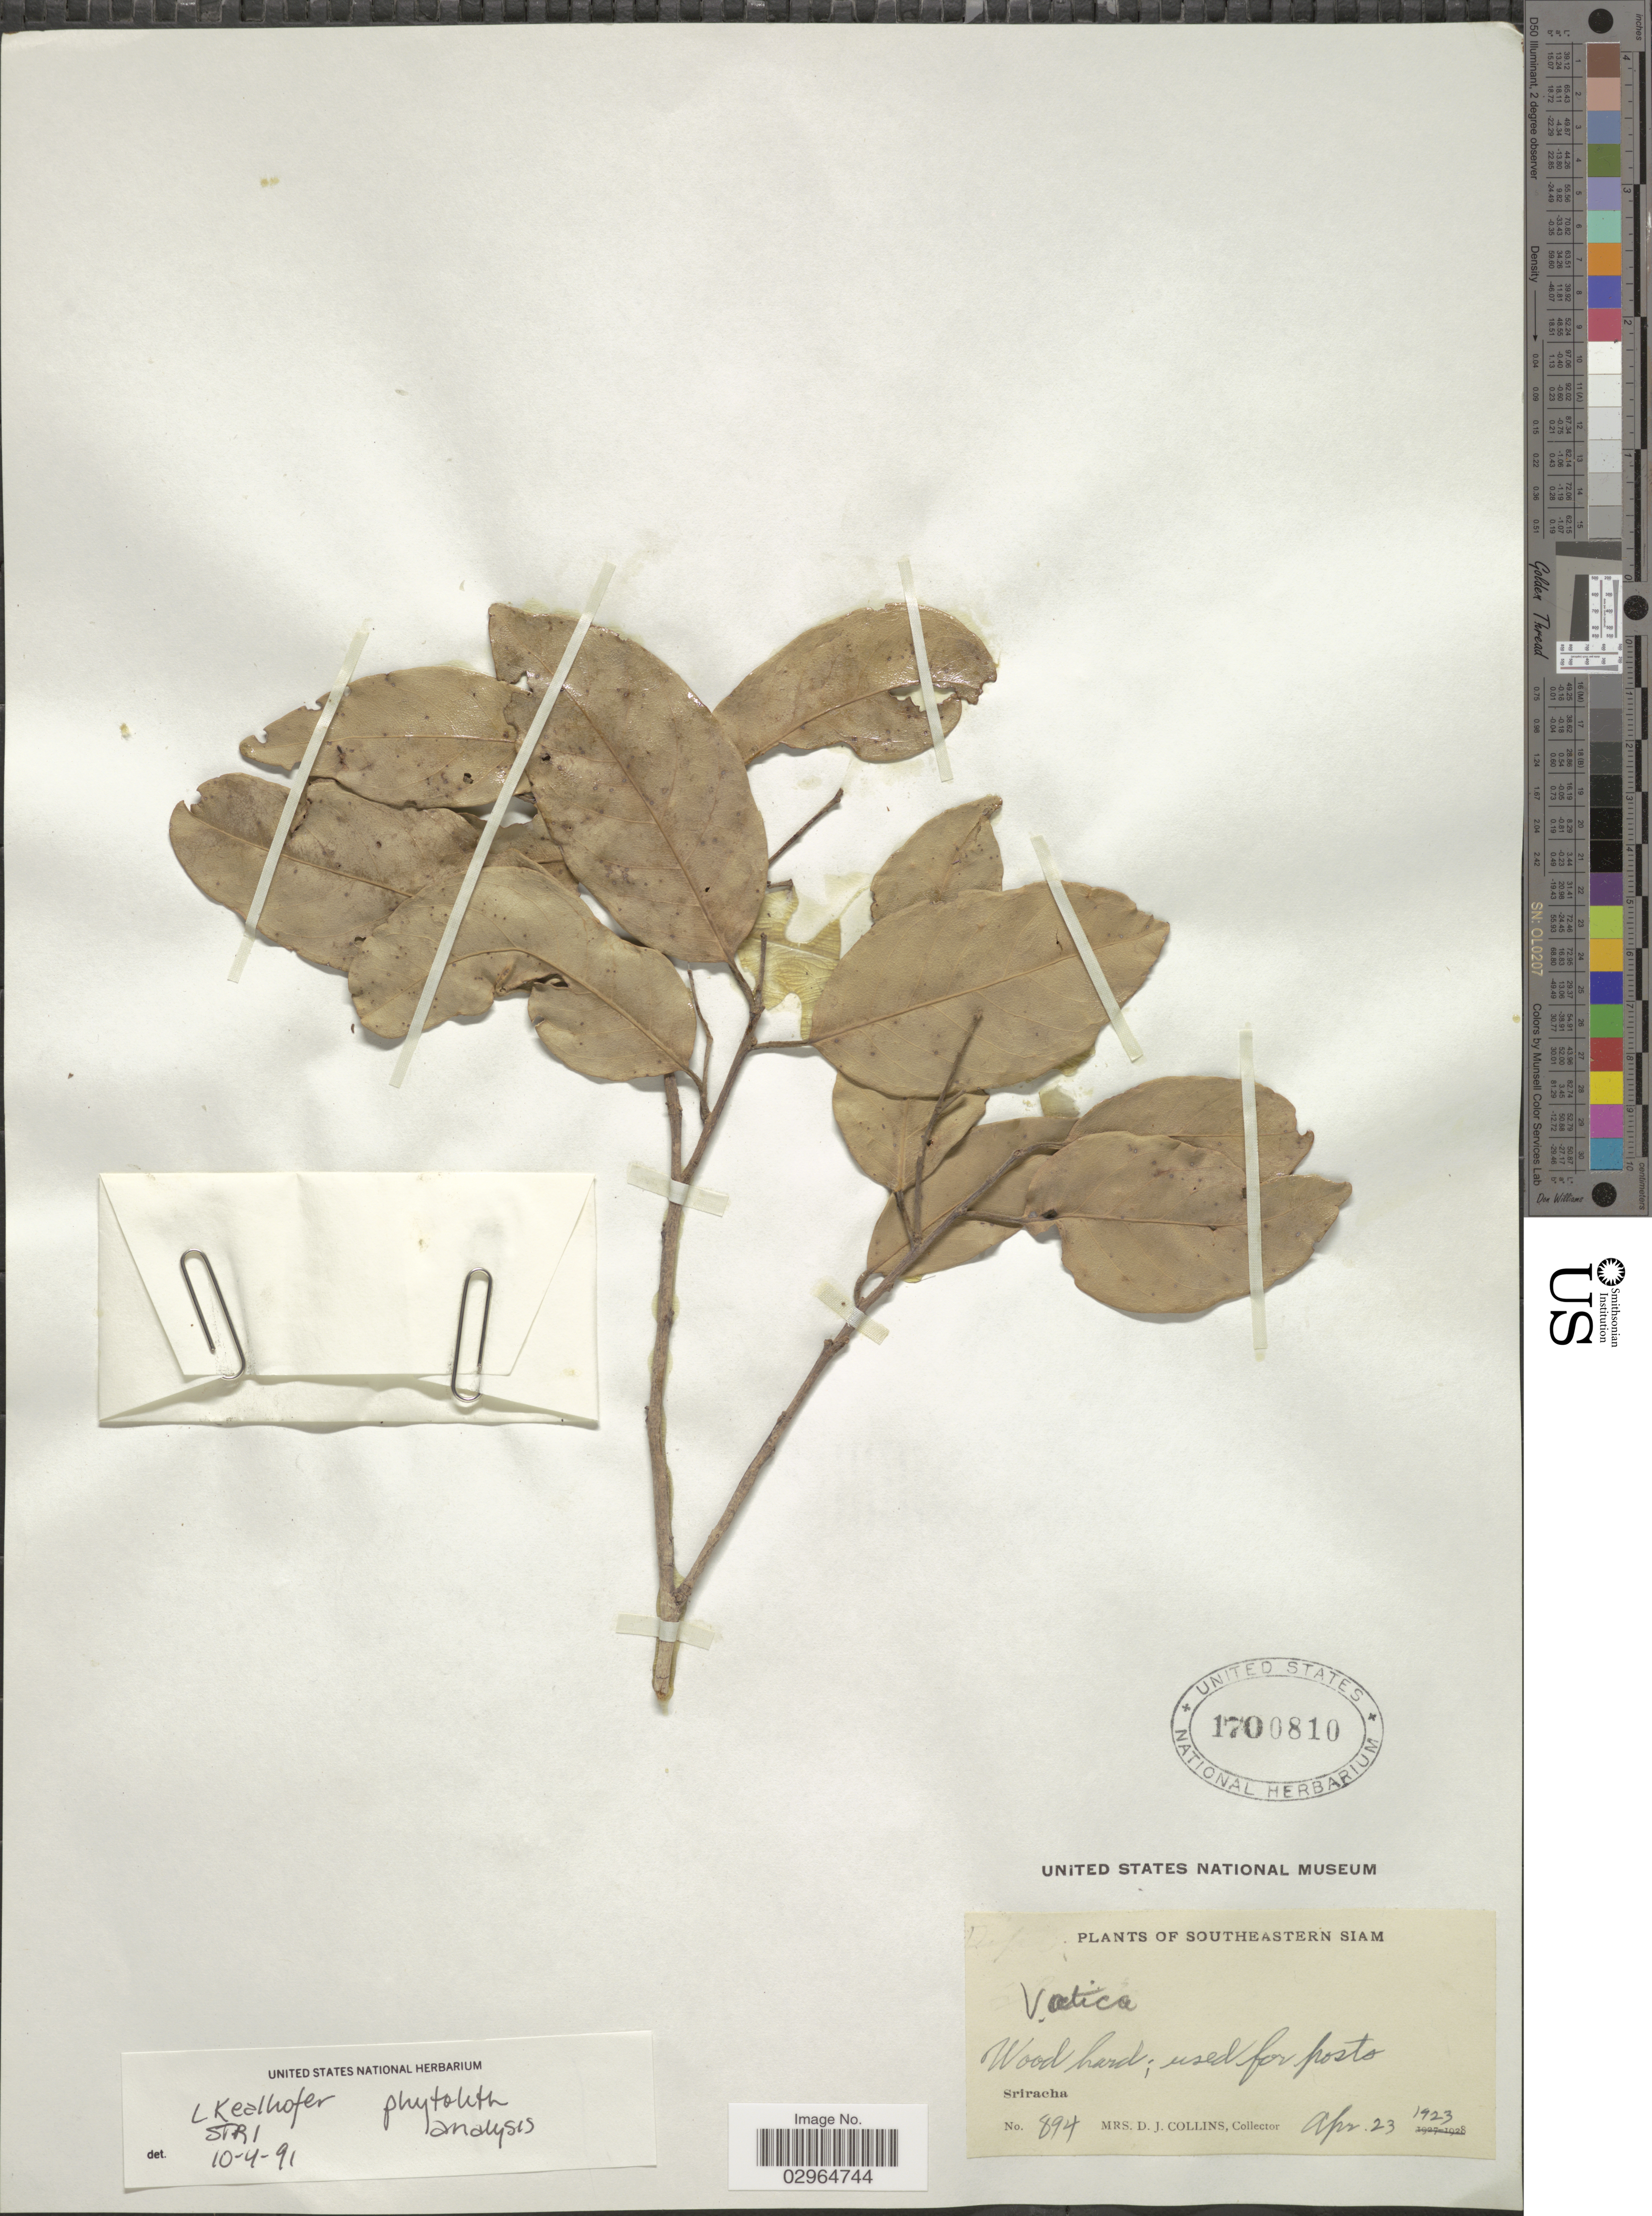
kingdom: Plantae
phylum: Tracheophyta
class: Magnoliopsida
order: Malvales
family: Dipterocarpaceae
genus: Vatica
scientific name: Vatica sp.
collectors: Mrs. D. J. Collins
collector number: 894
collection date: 1923-04-23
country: Thailand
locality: Southeastern Siam. Sriracha.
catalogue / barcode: US 1700810